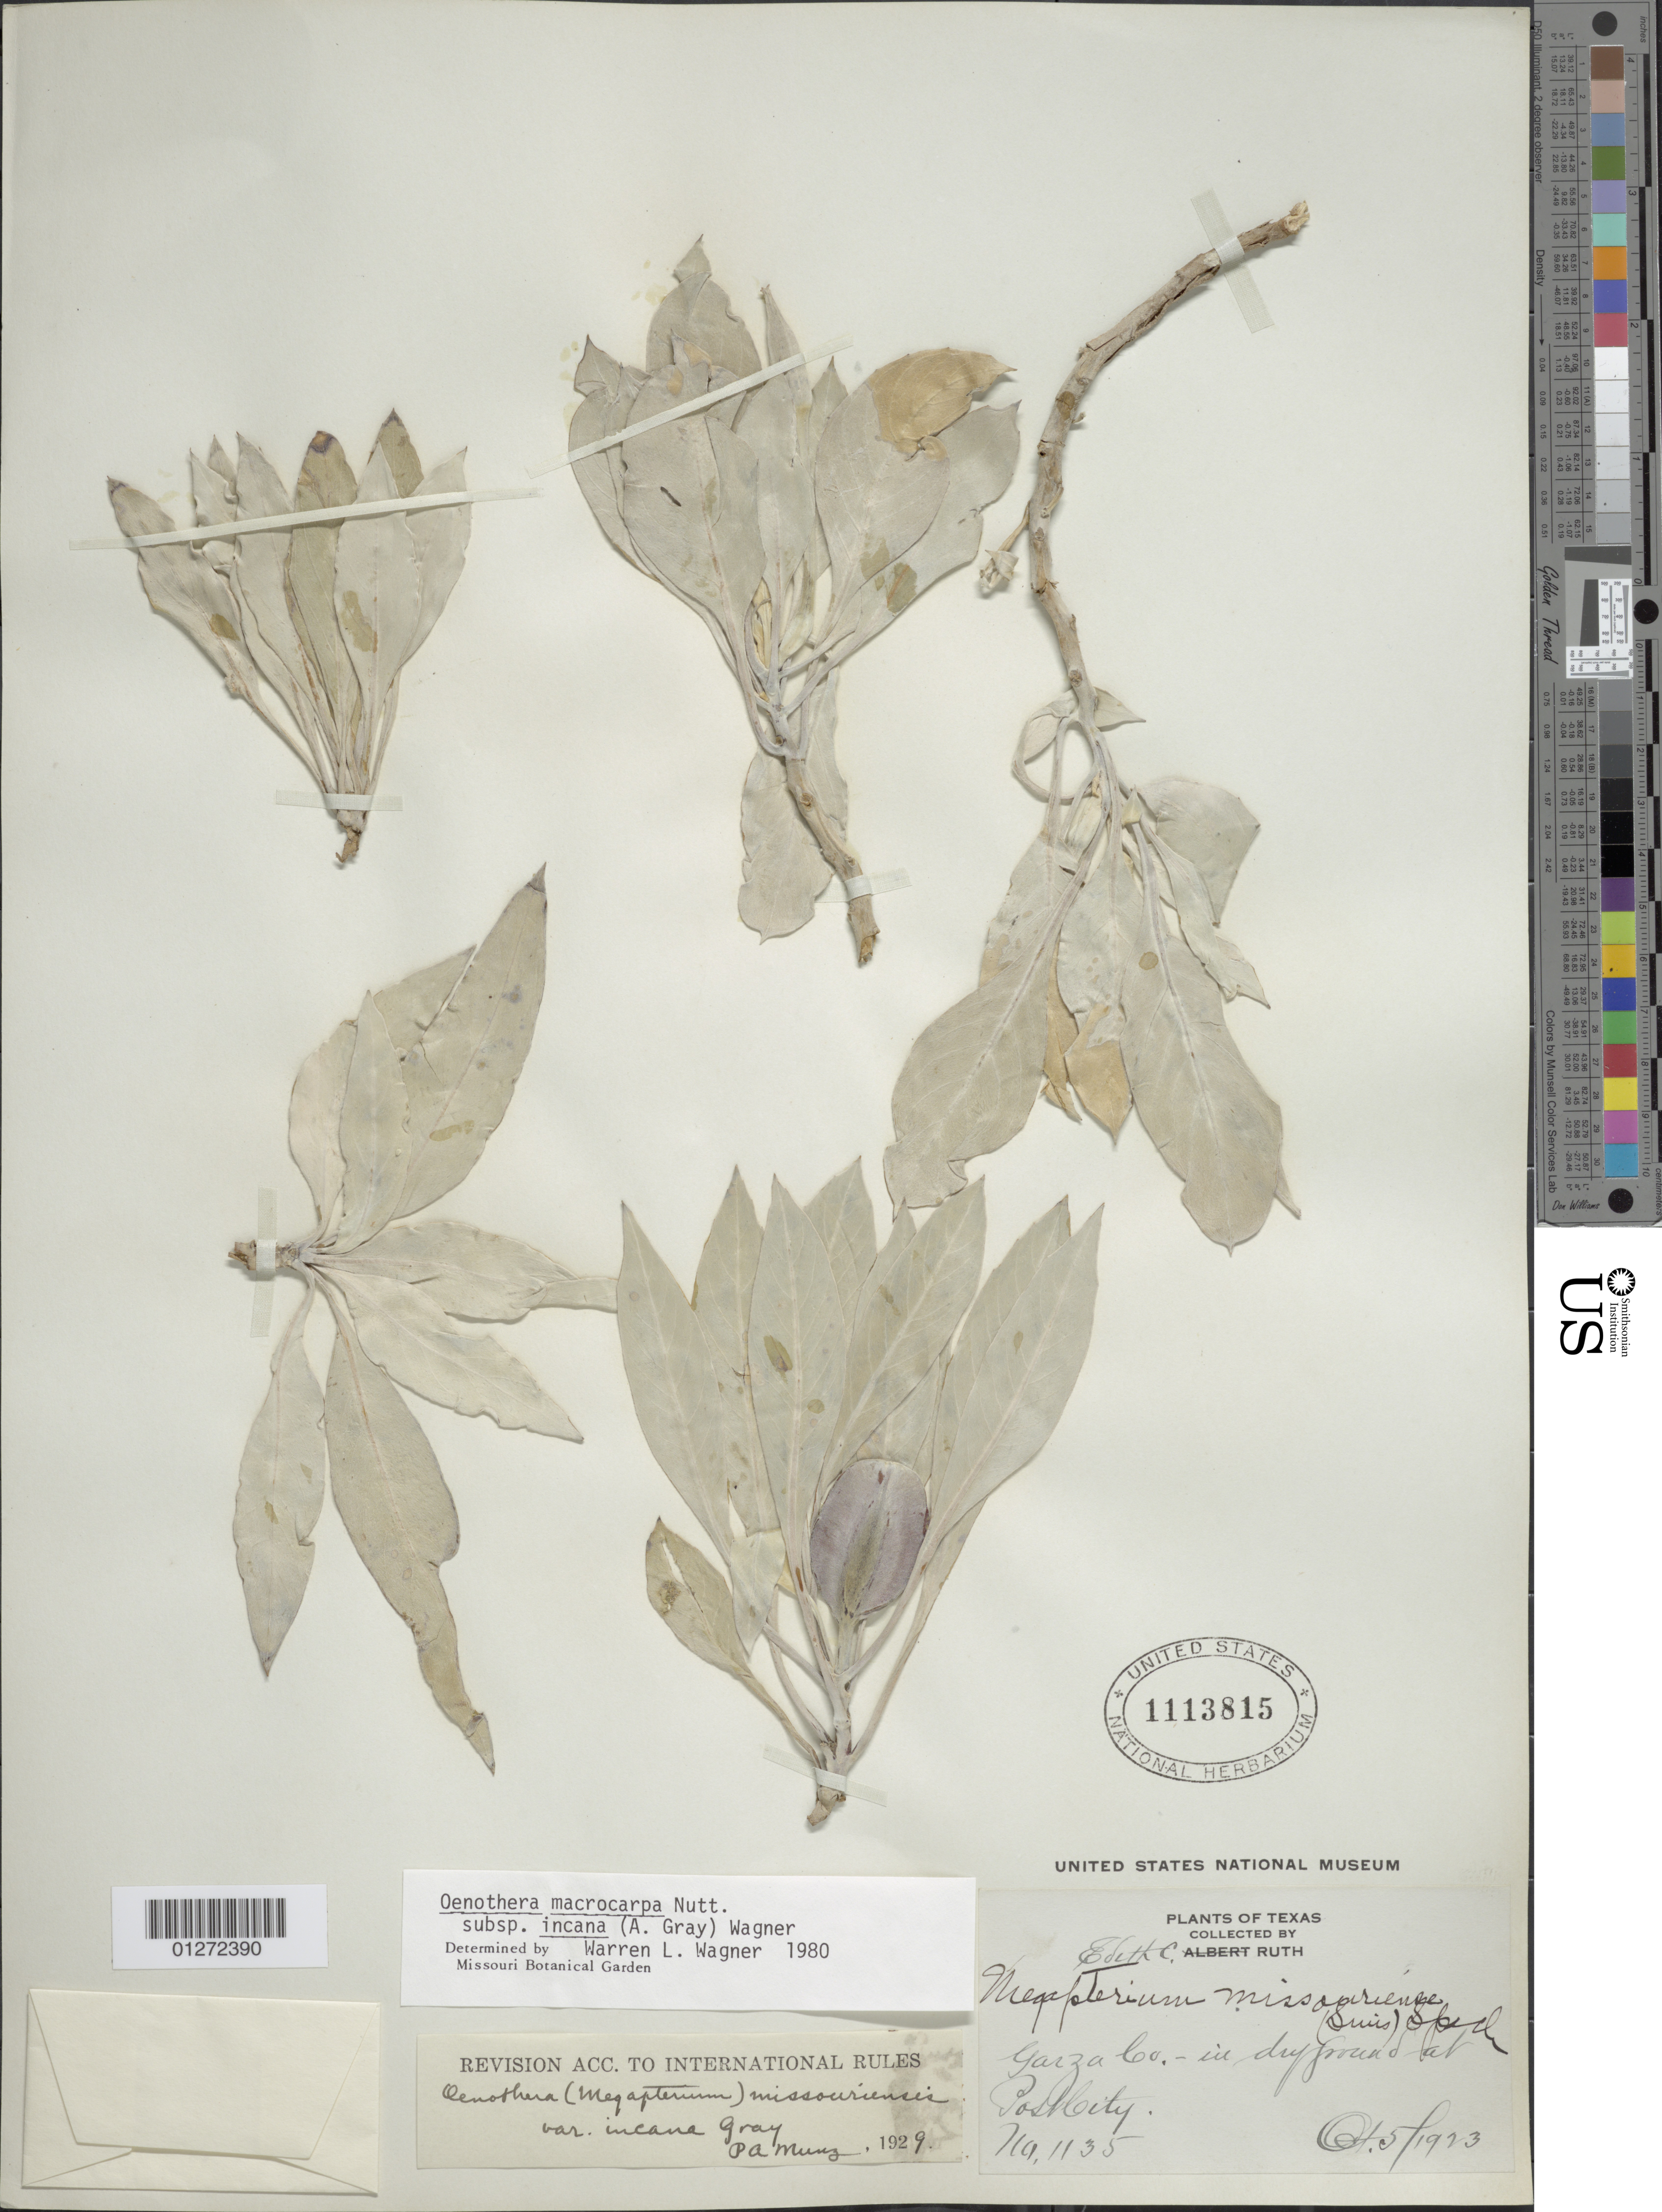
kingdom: Plantae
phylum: Tracheophyta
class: Magnoliopsida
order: Myrtales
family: Onagraceae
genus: Oenothera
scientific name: Oenothera macrocarpa subsp. incana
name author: (A. Gray) W.L. Wagner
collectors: E. Ruth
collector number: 1135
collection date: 1923-10-05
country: United States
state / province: Texas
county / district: Garza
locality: Post City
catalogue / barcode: US 1113815